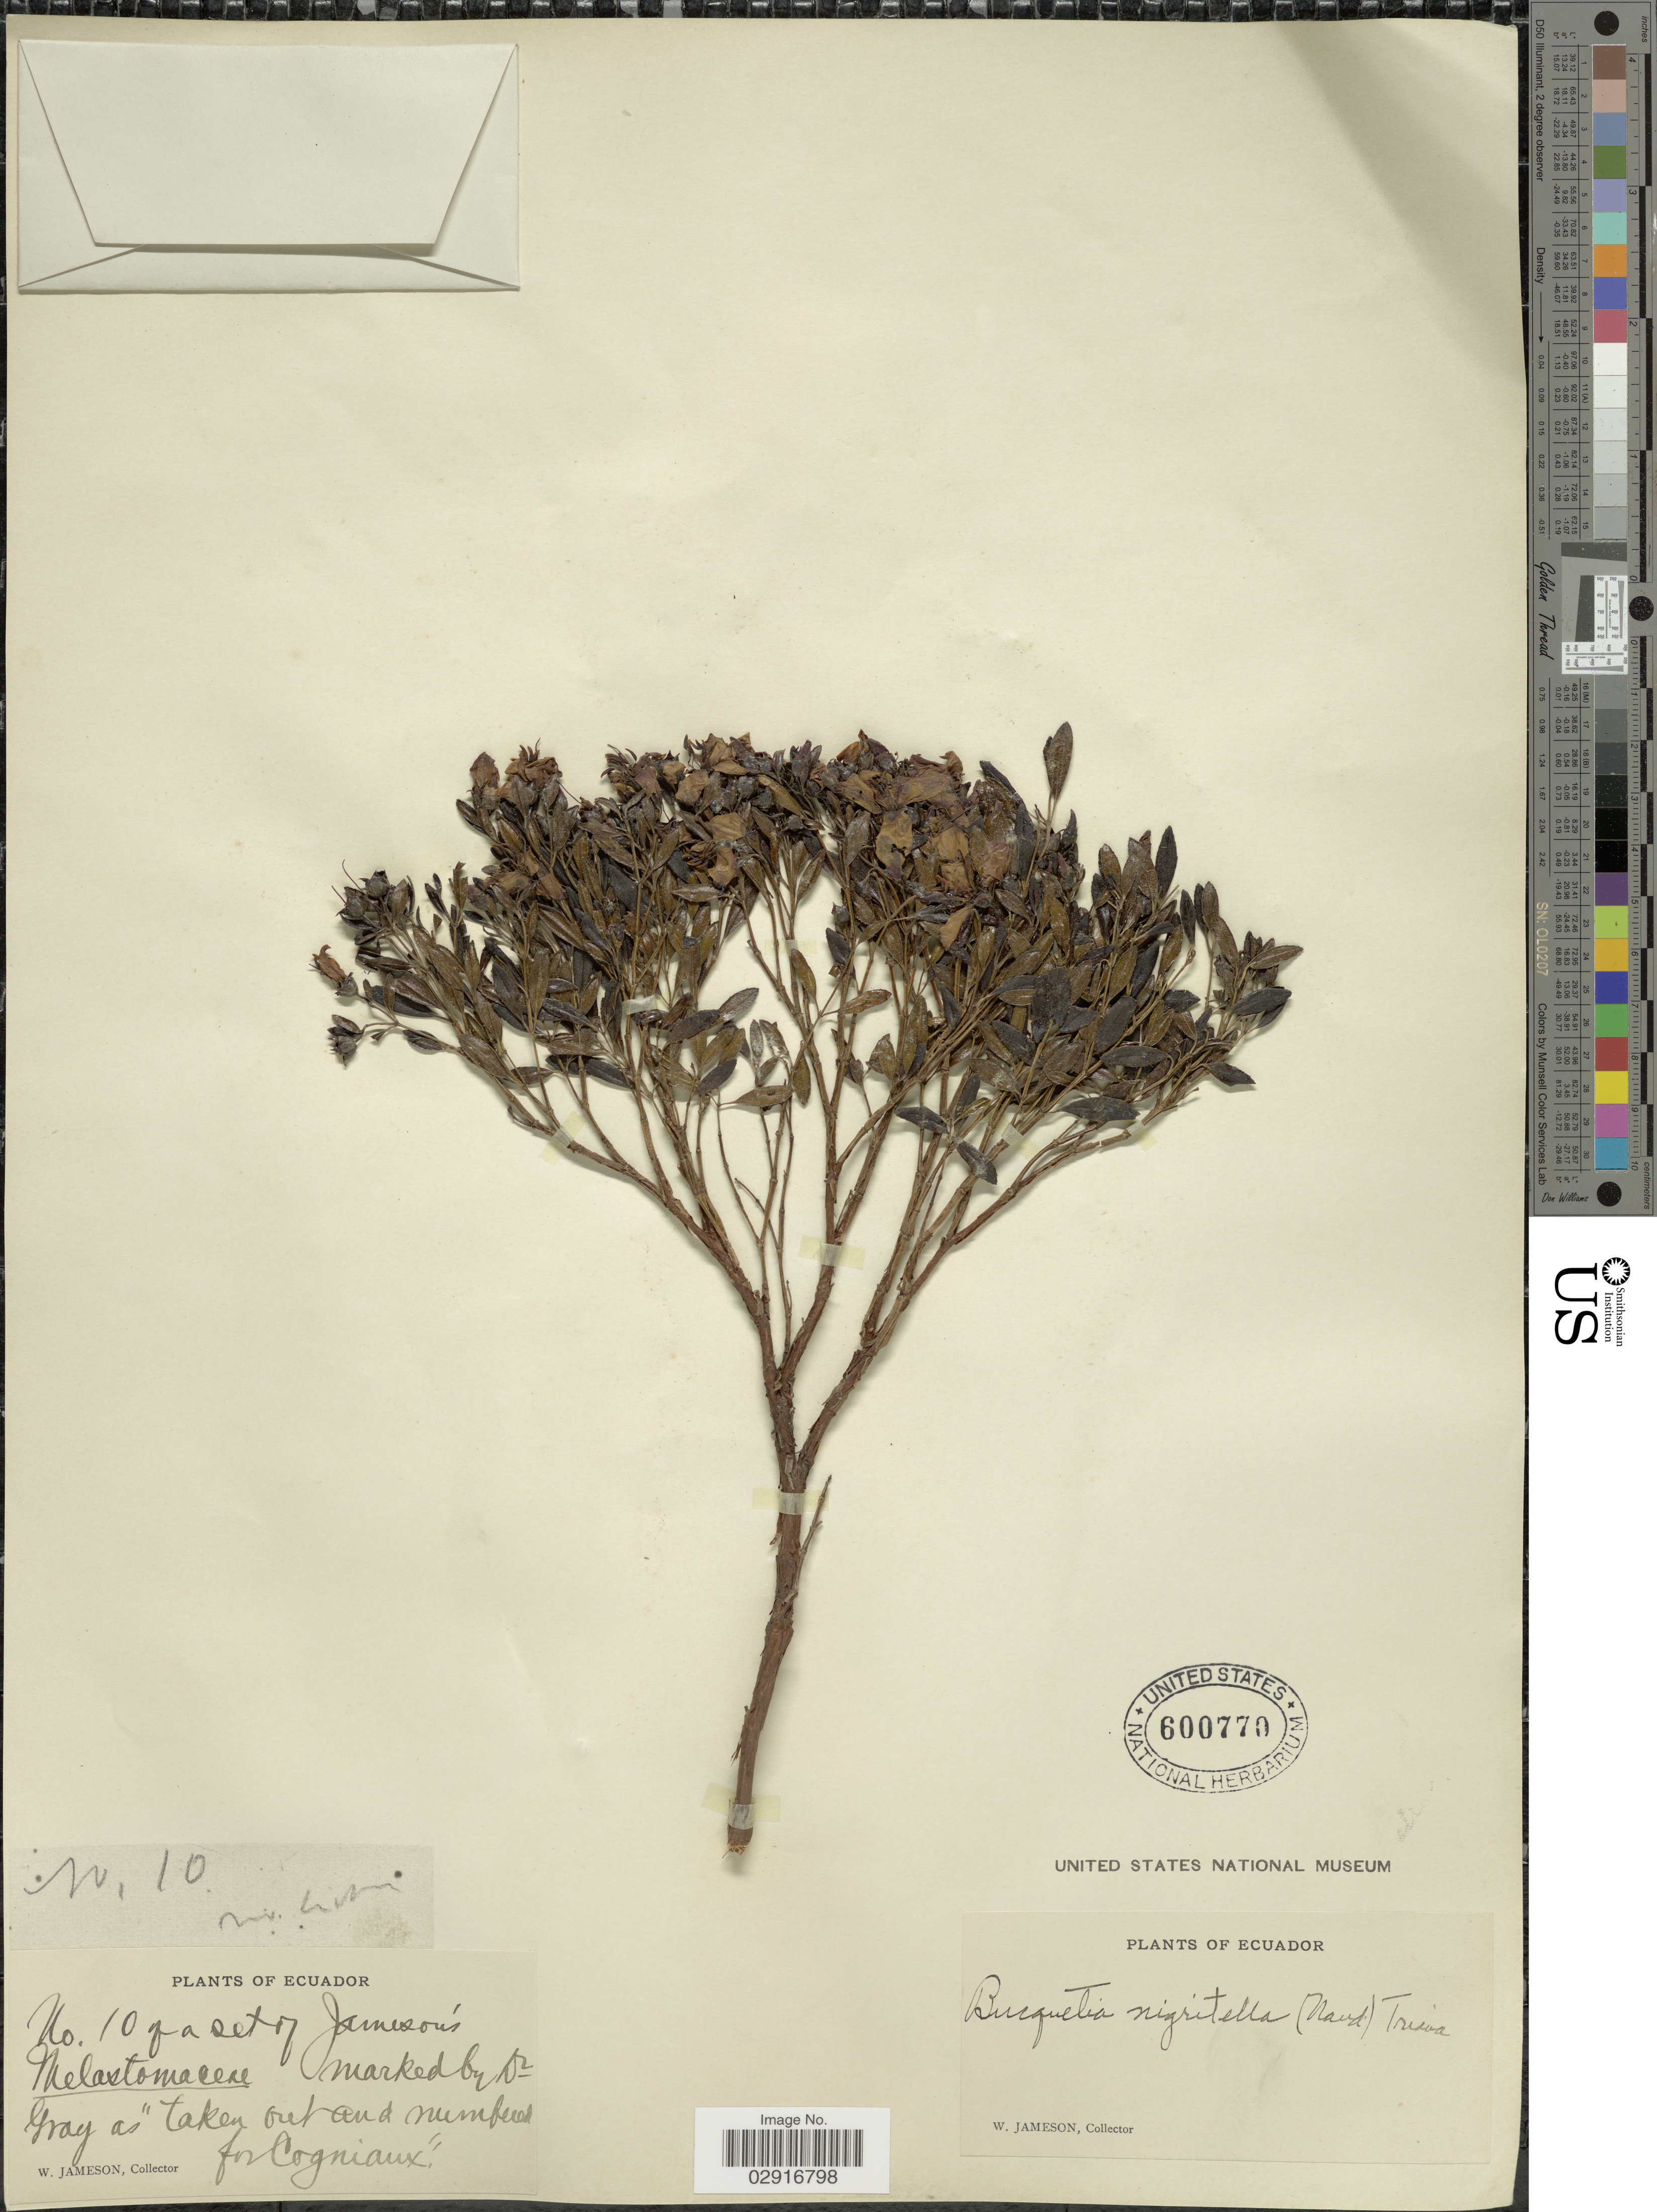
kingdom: Plantae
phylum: Tracheophyta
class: Magnoliopsida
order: Myrtales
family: Melastomataceae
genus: Bucquetia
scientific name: Bucquetia nigritella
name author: (Naudin) Triana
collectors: W. Jameson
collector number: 10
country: Ecuador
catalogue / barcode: US 600770